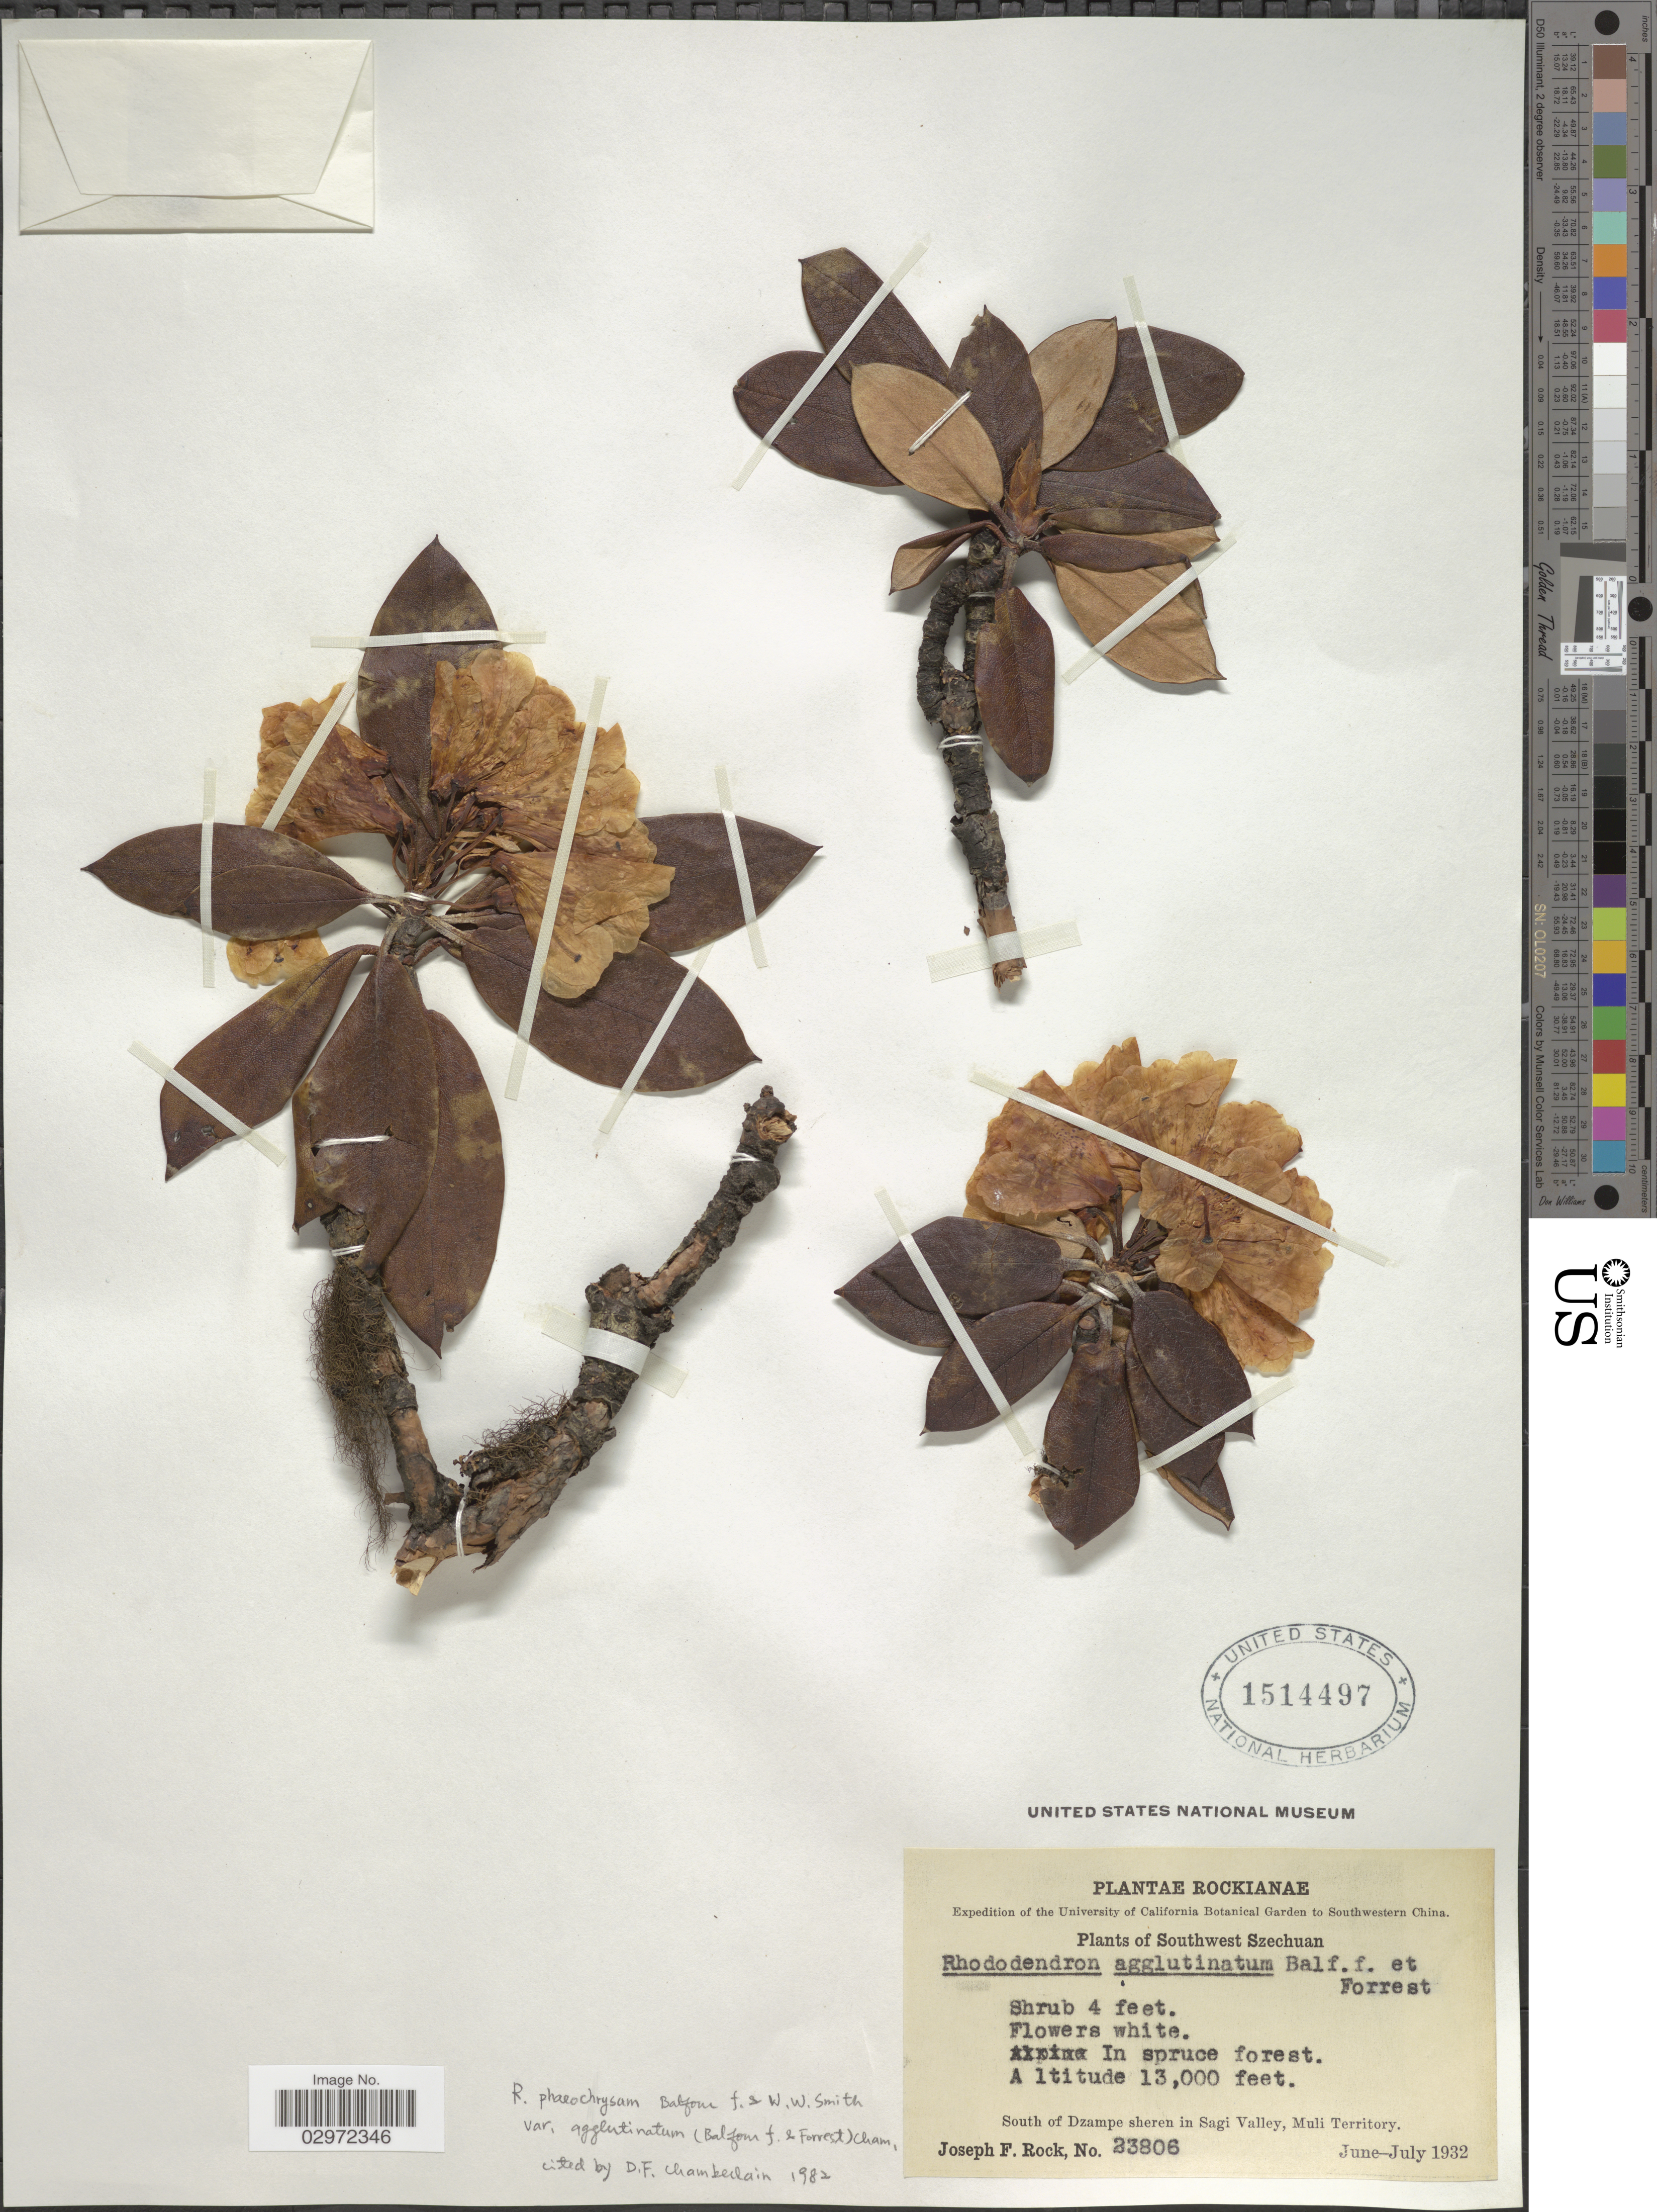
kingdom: Plantae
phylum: Tracheophyta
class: Magnoliopsida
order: Ericales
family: Ericaceae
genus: Rhododendron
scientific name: Rhododendron phaeochrysum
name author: Balf. f. & W.W. Sm.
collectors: J. F. Rock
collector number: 23806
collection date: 1932-06/1932-07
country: China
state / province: Sichuan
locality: Southwestern China, Southwest Szechuan, South of Dzampe sheren in Sagi Valley, Muli Territory.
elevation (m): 3962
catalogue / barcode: US 1514497